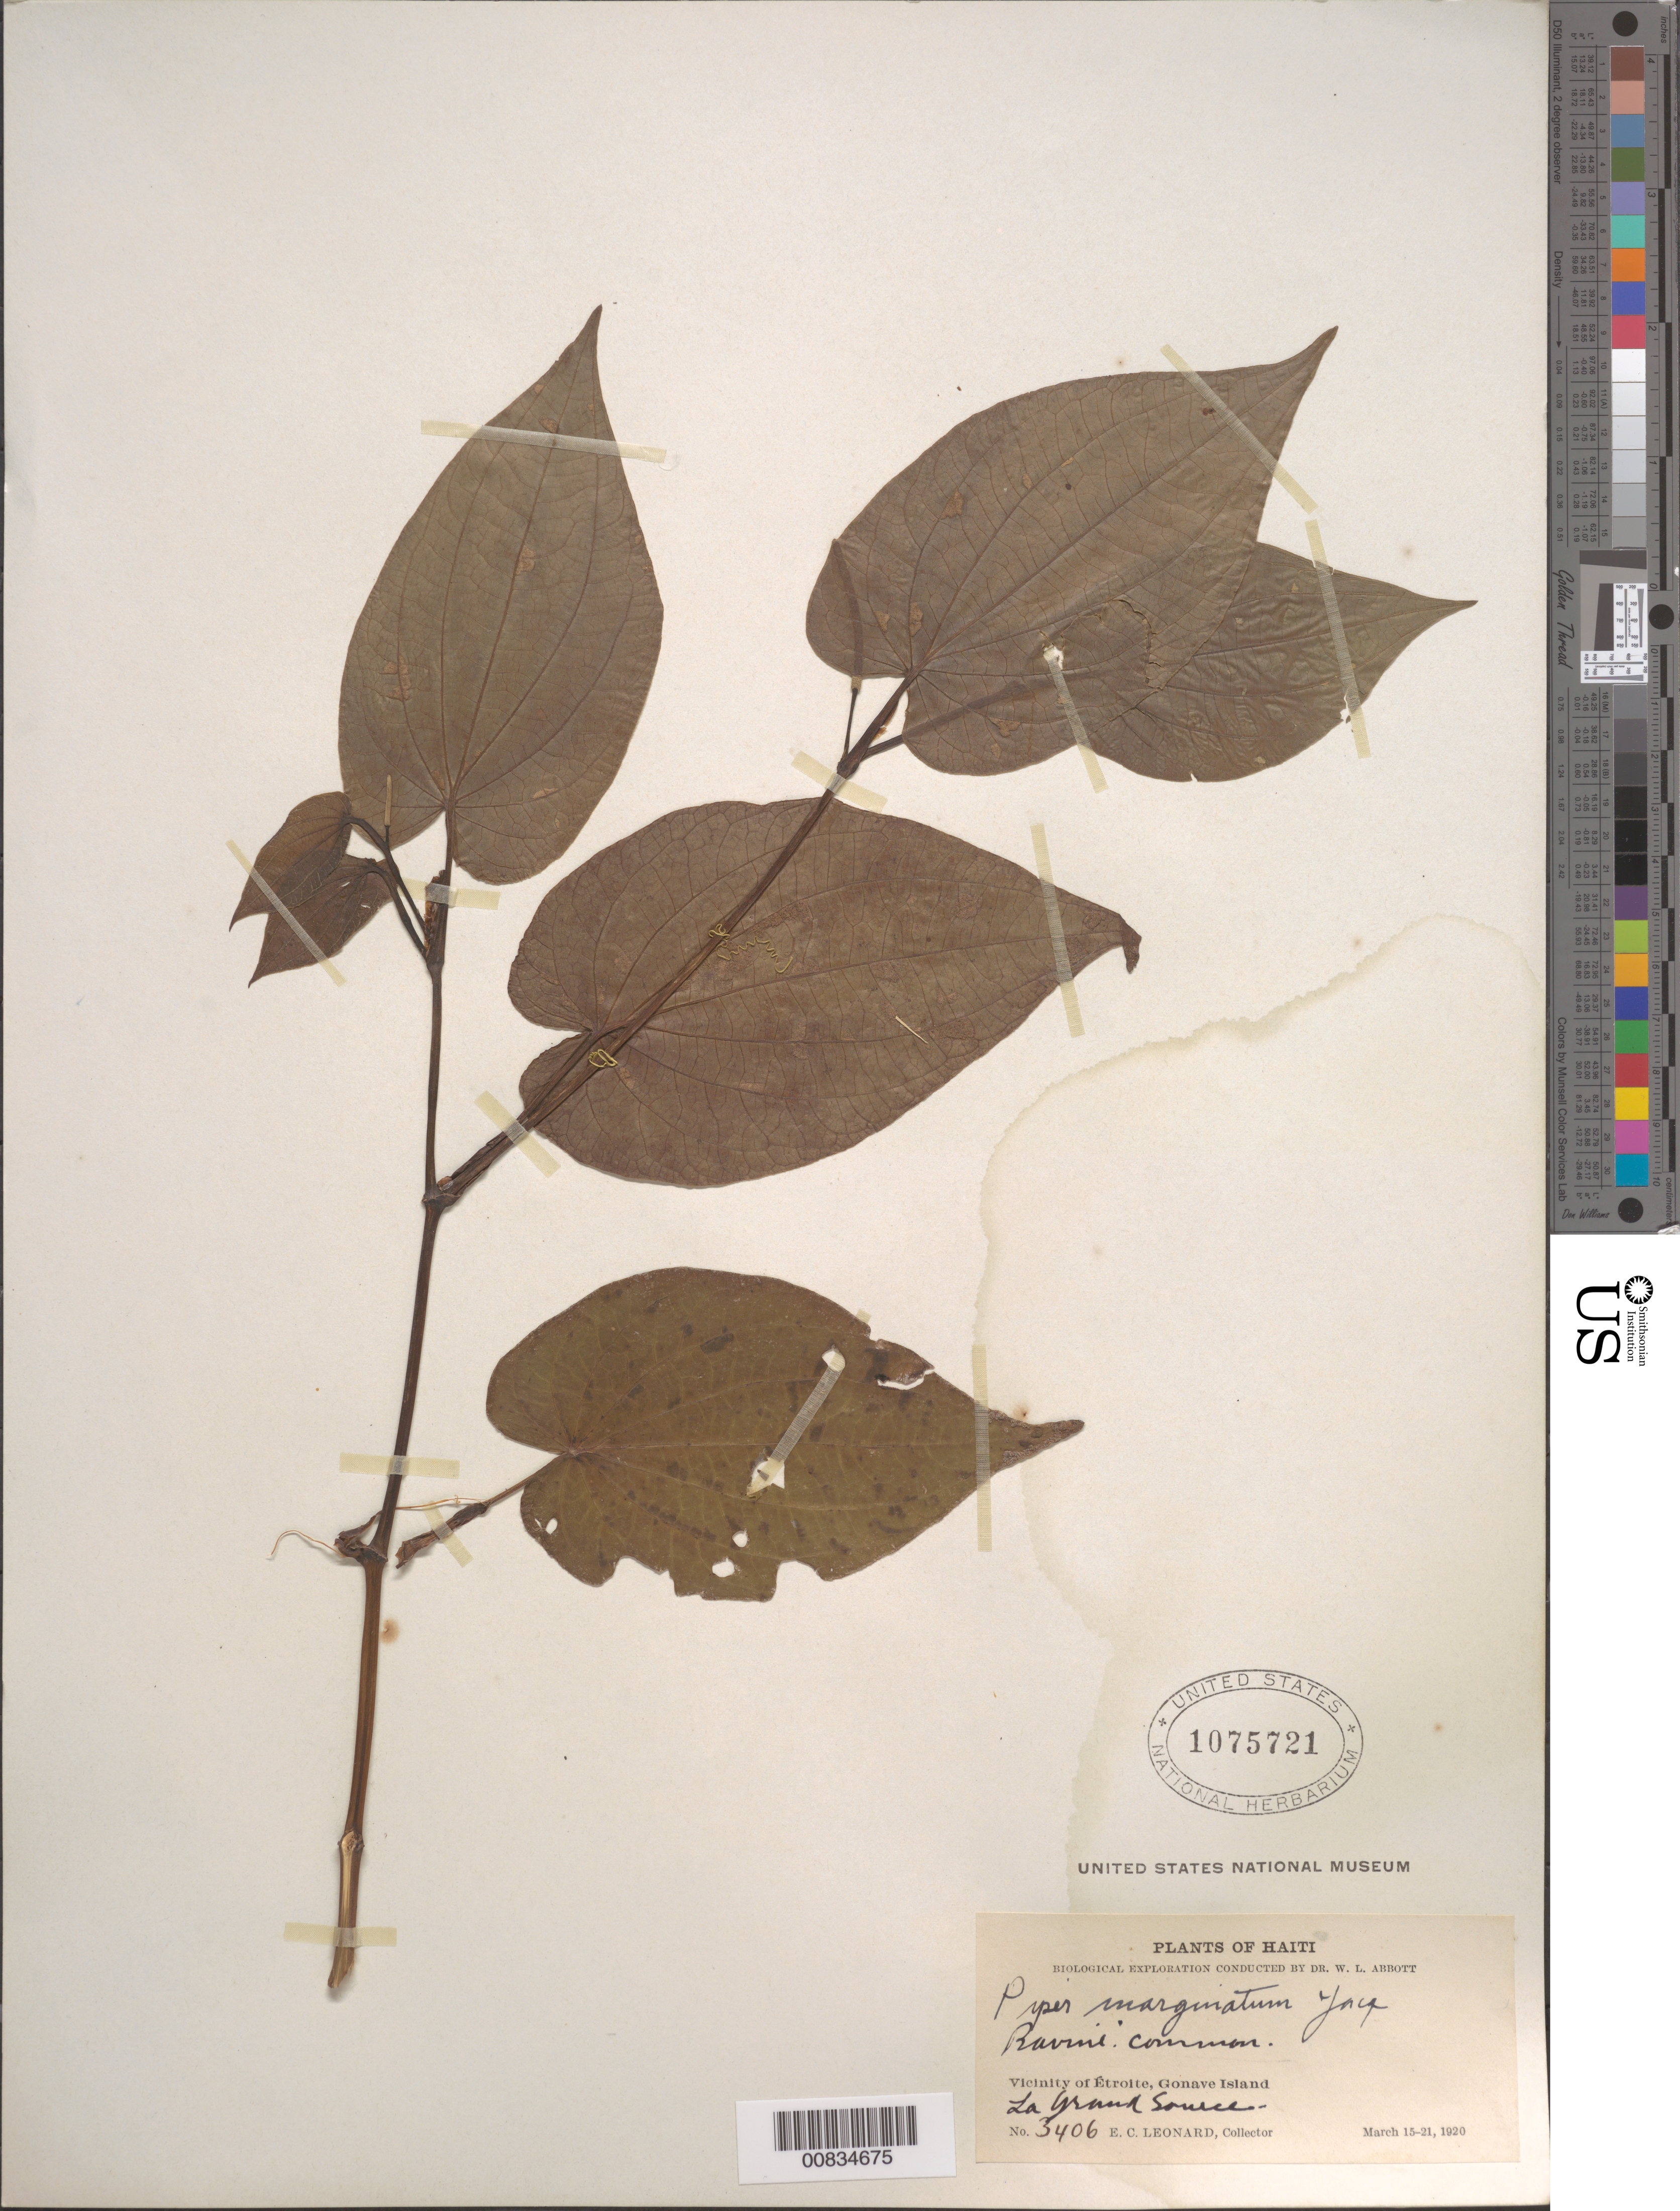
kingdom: Plantae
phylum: Tracheophyta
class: Magnoliopsida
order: Piperales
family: Piperaceae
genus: Piper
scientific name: Piper marginatum var. domatiiferum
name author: Trel.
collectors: E. C. Leonard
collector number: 3406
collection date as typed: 15 Mar 1920 to 21 Mar 1920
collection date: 1920-03-15/1920-03-21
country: Haiti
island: Île de la Gonâve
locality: Vicinity of Étroite, Gonave Island. La Grand Source.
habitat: Ravine.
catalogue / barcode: US 1075721